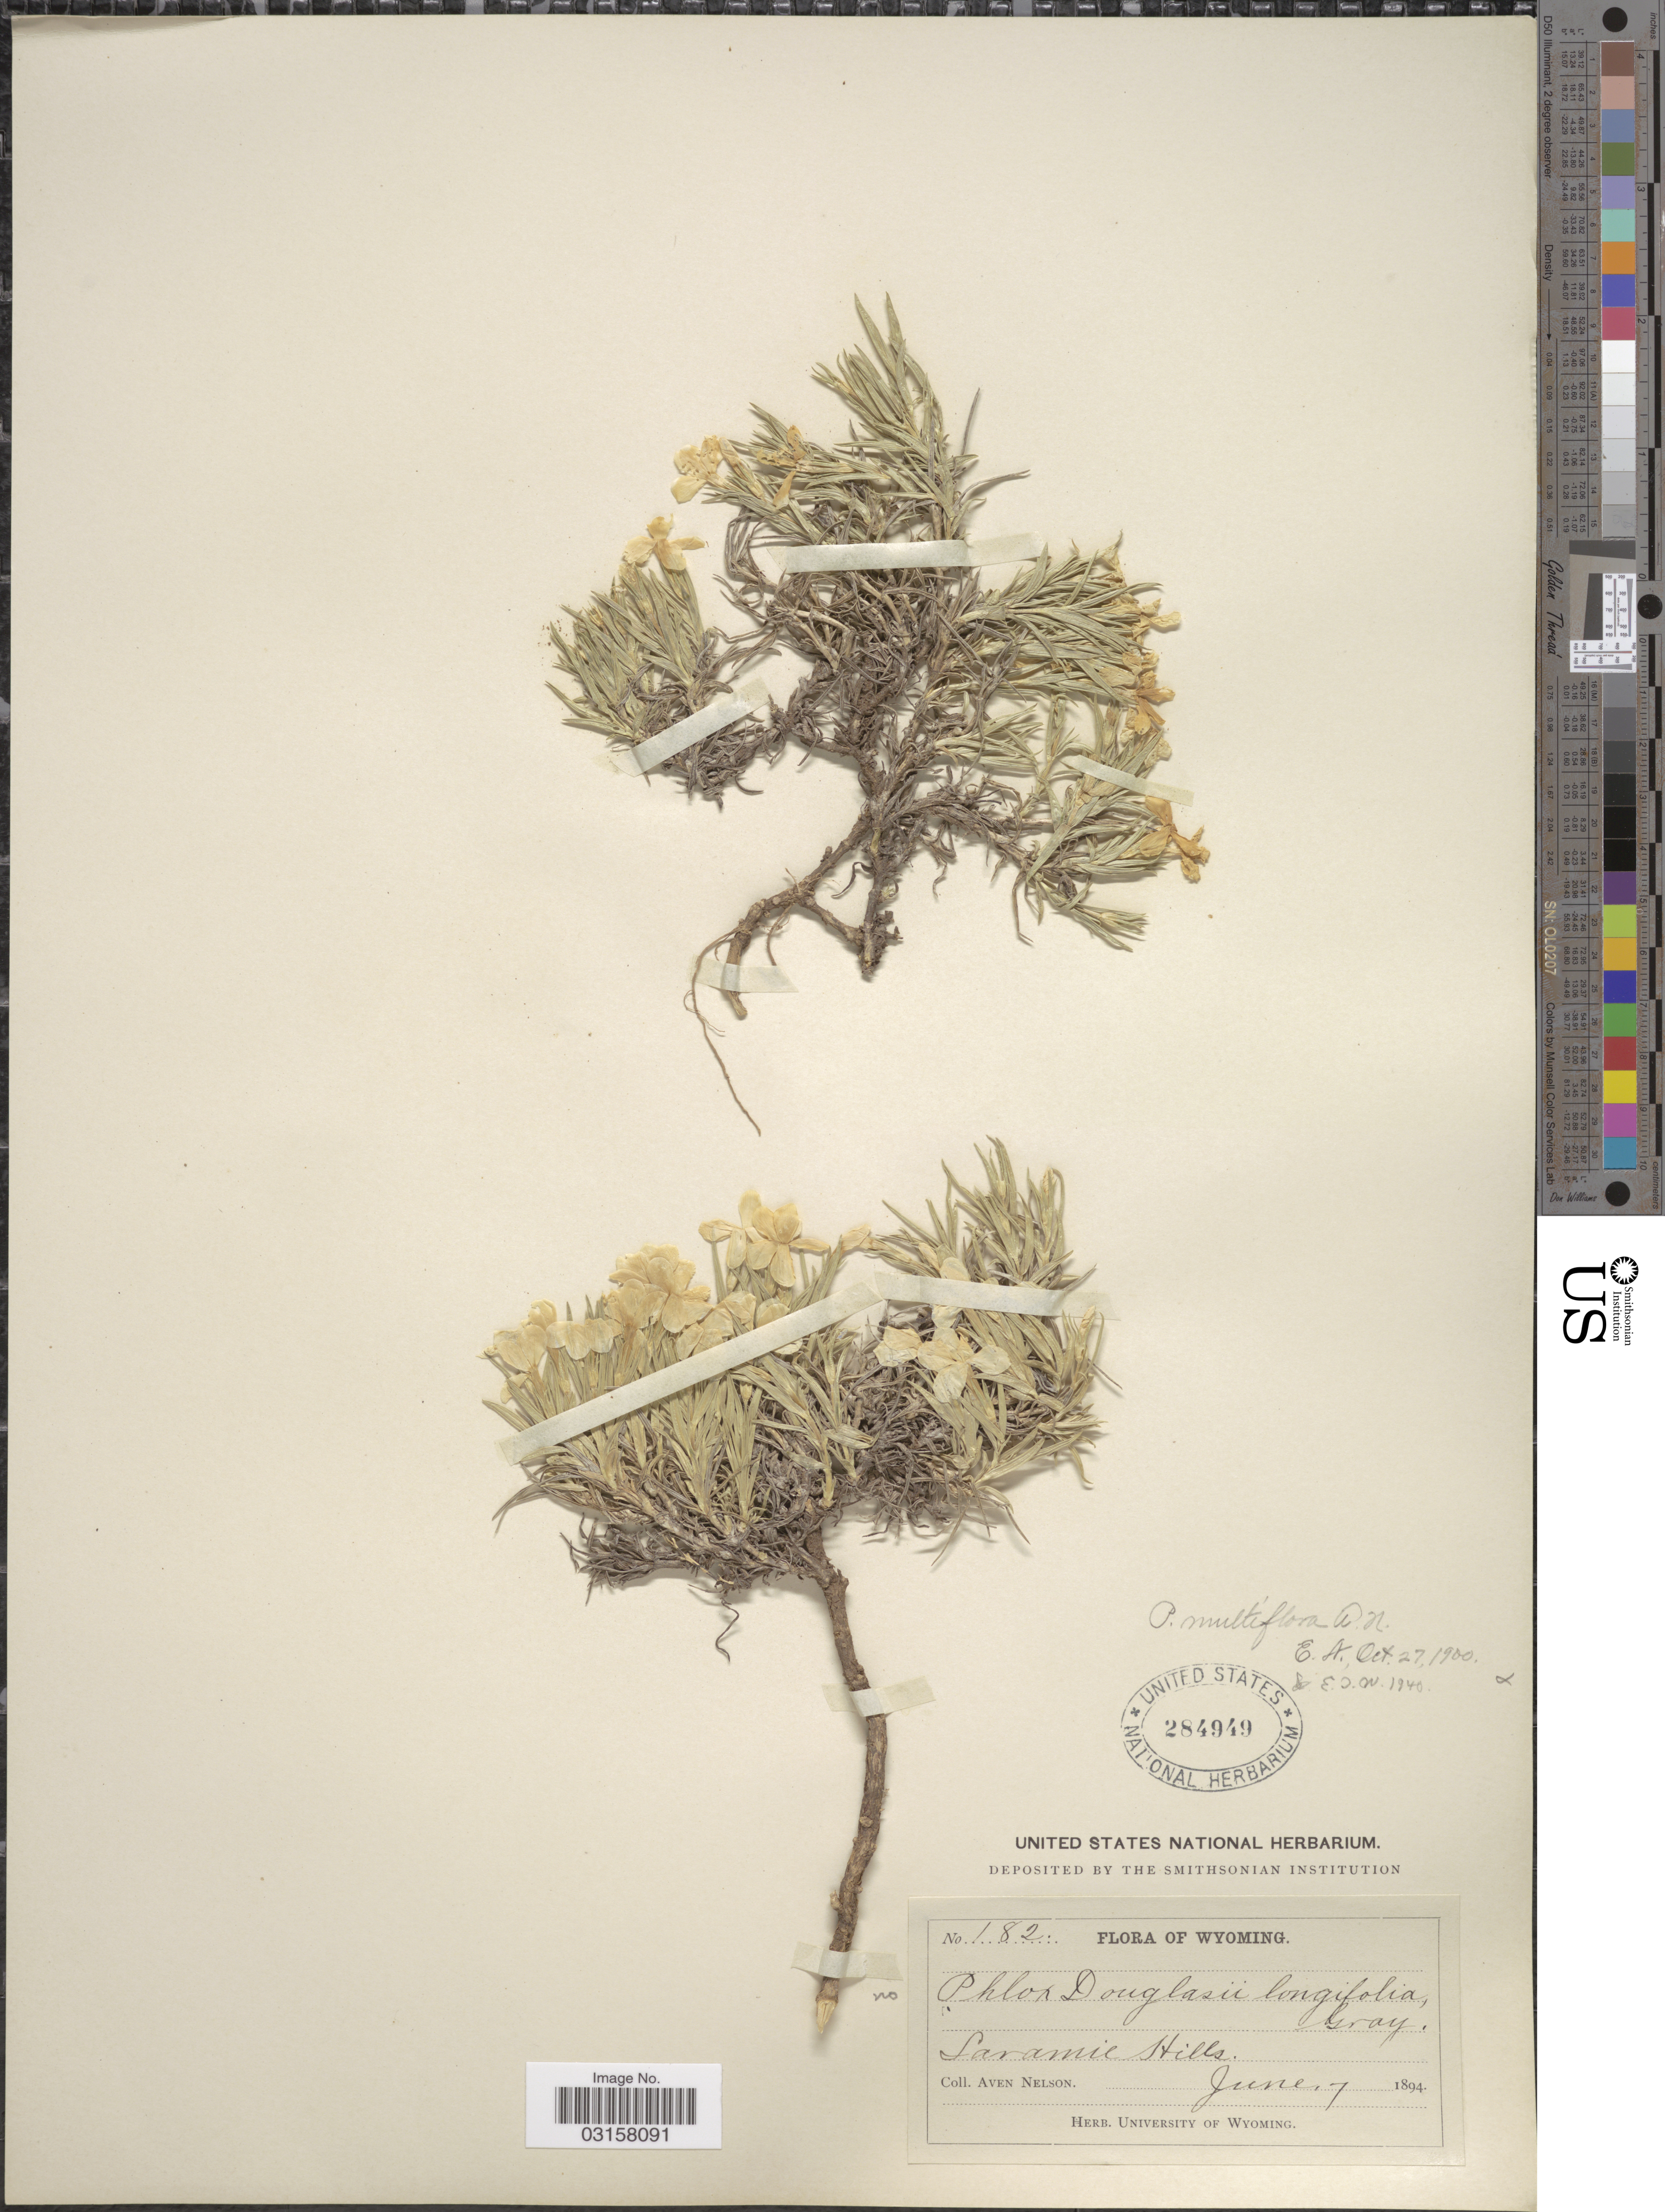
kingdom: Plantae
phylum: Tracheophyta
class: Magnoliopsida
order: Ericales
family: Polemoniaceae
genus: Phlox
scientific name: Phlox multiflora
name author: A. Nelson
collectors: A. Nelson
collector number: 182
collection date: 1894-06-07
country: United States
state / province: Wyoming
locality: Laramie Hills.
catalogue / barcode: US 284949